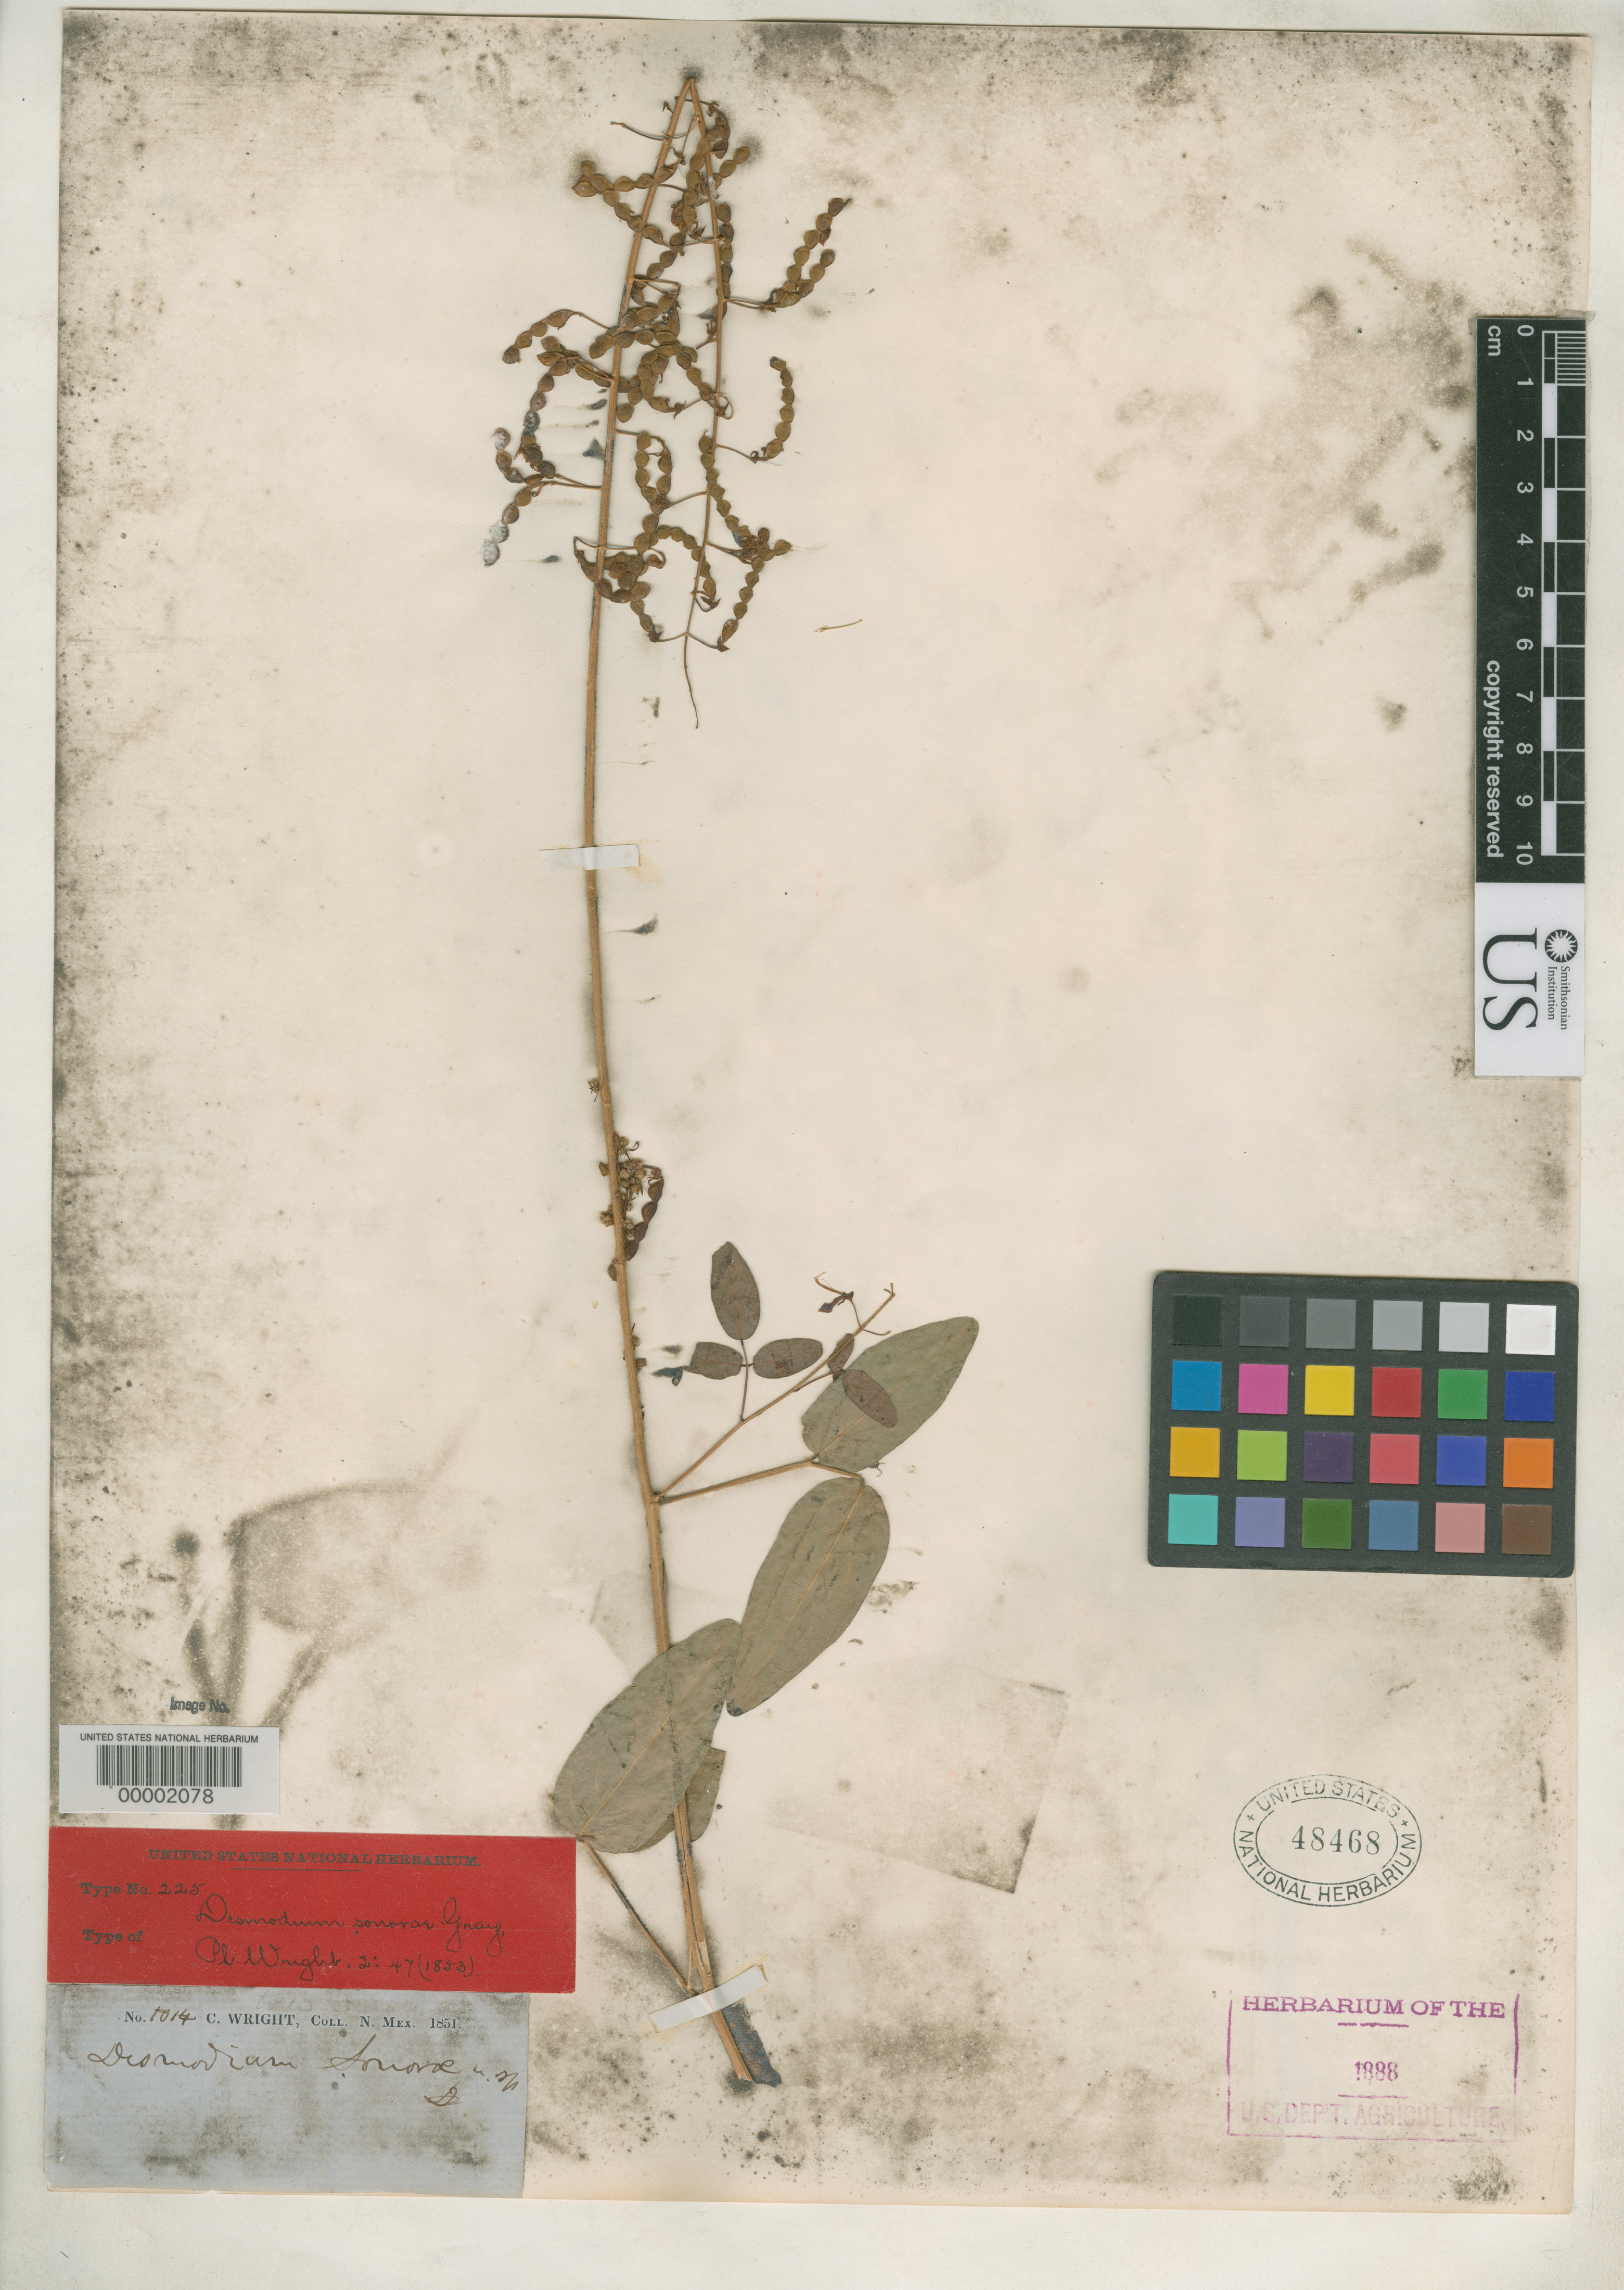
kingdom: Plantae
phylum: Tracheophyta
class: Magnoliopsida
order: Fabales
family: Fabaceae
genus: Desmodium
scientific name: Desmodium sonorae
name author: A. Gray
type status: Type Collection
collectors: C. Wright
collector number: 1014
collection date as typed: Sep 1851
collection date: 1851-09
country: Mexico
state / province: Sonora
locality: On the Sonoita near deserted Rancho.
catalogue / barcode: US 48468